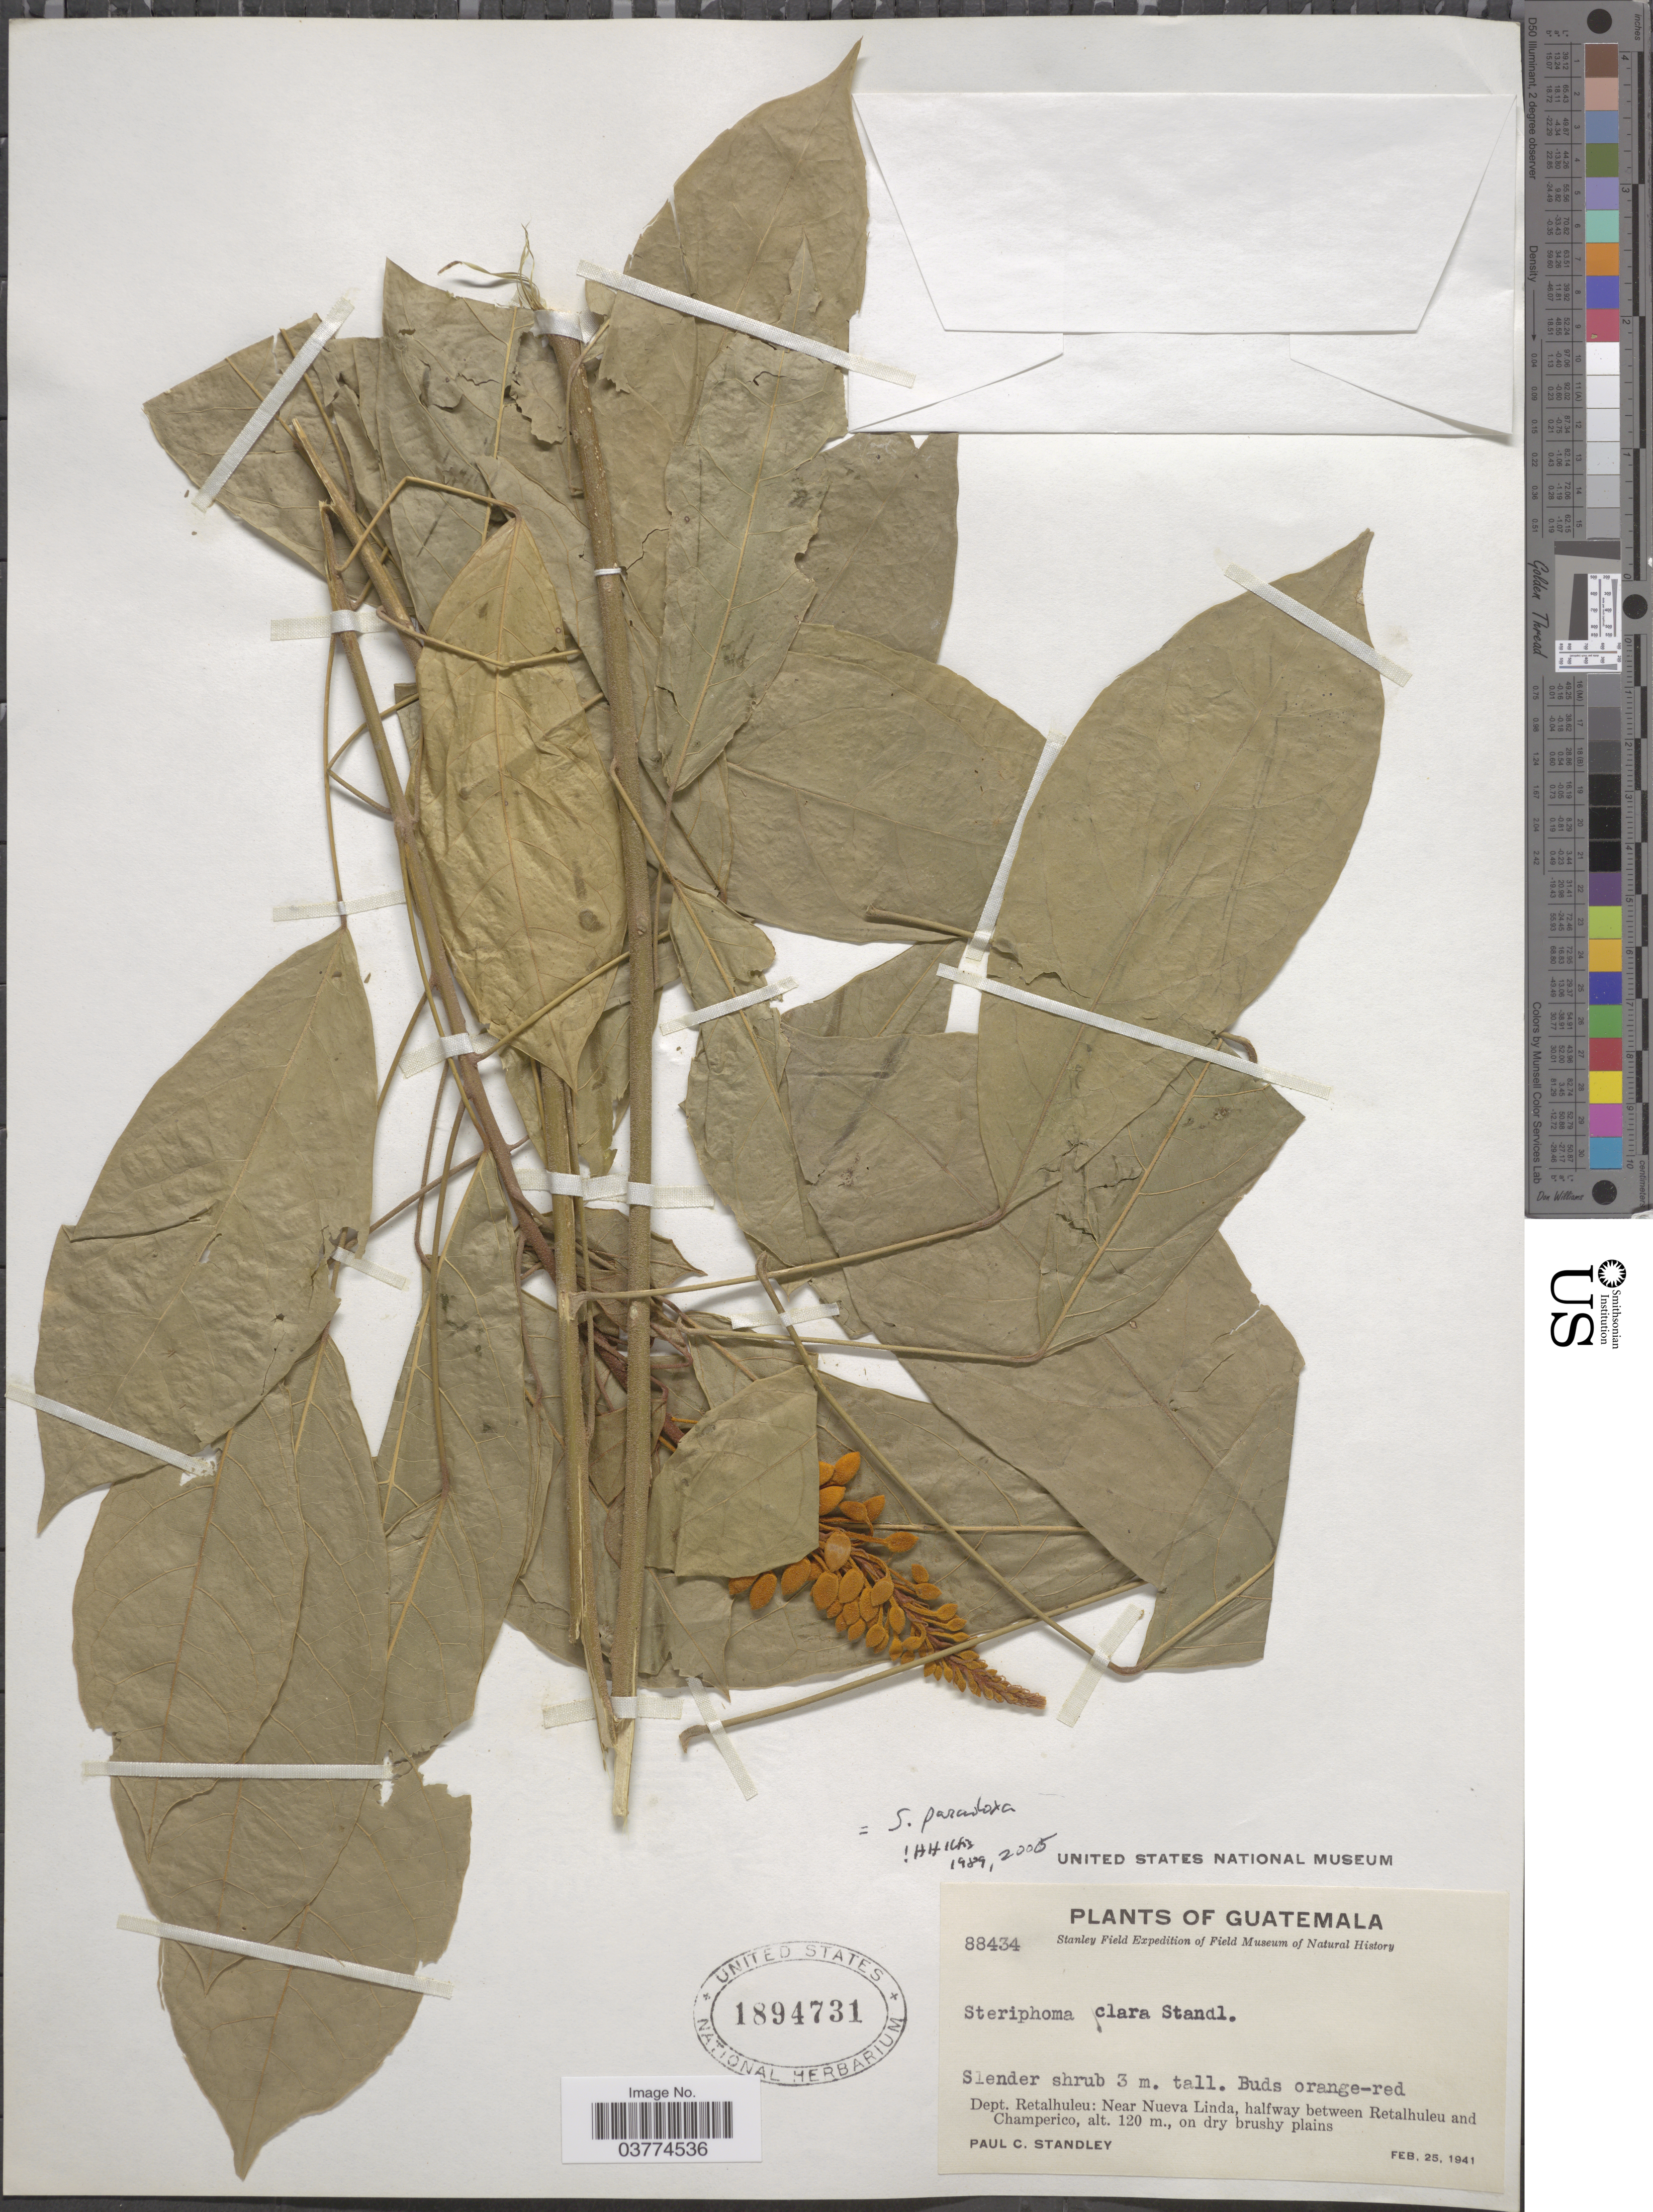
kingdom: Plantae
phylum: Tracheophyta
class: Magnoliopsida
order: Brassicales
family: Capparaceae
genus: Steriphoma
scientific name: Steriphoma clara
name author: Standl.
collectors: P. C. Standley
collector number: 88434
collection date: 1941-02-25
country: Guatemala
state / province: Retalhuleu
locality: Dept. Retalhuleu: Near Nueva Linda, halfway between Retalhuleu and Chaperico.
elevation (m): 120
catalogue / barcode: US 1894731